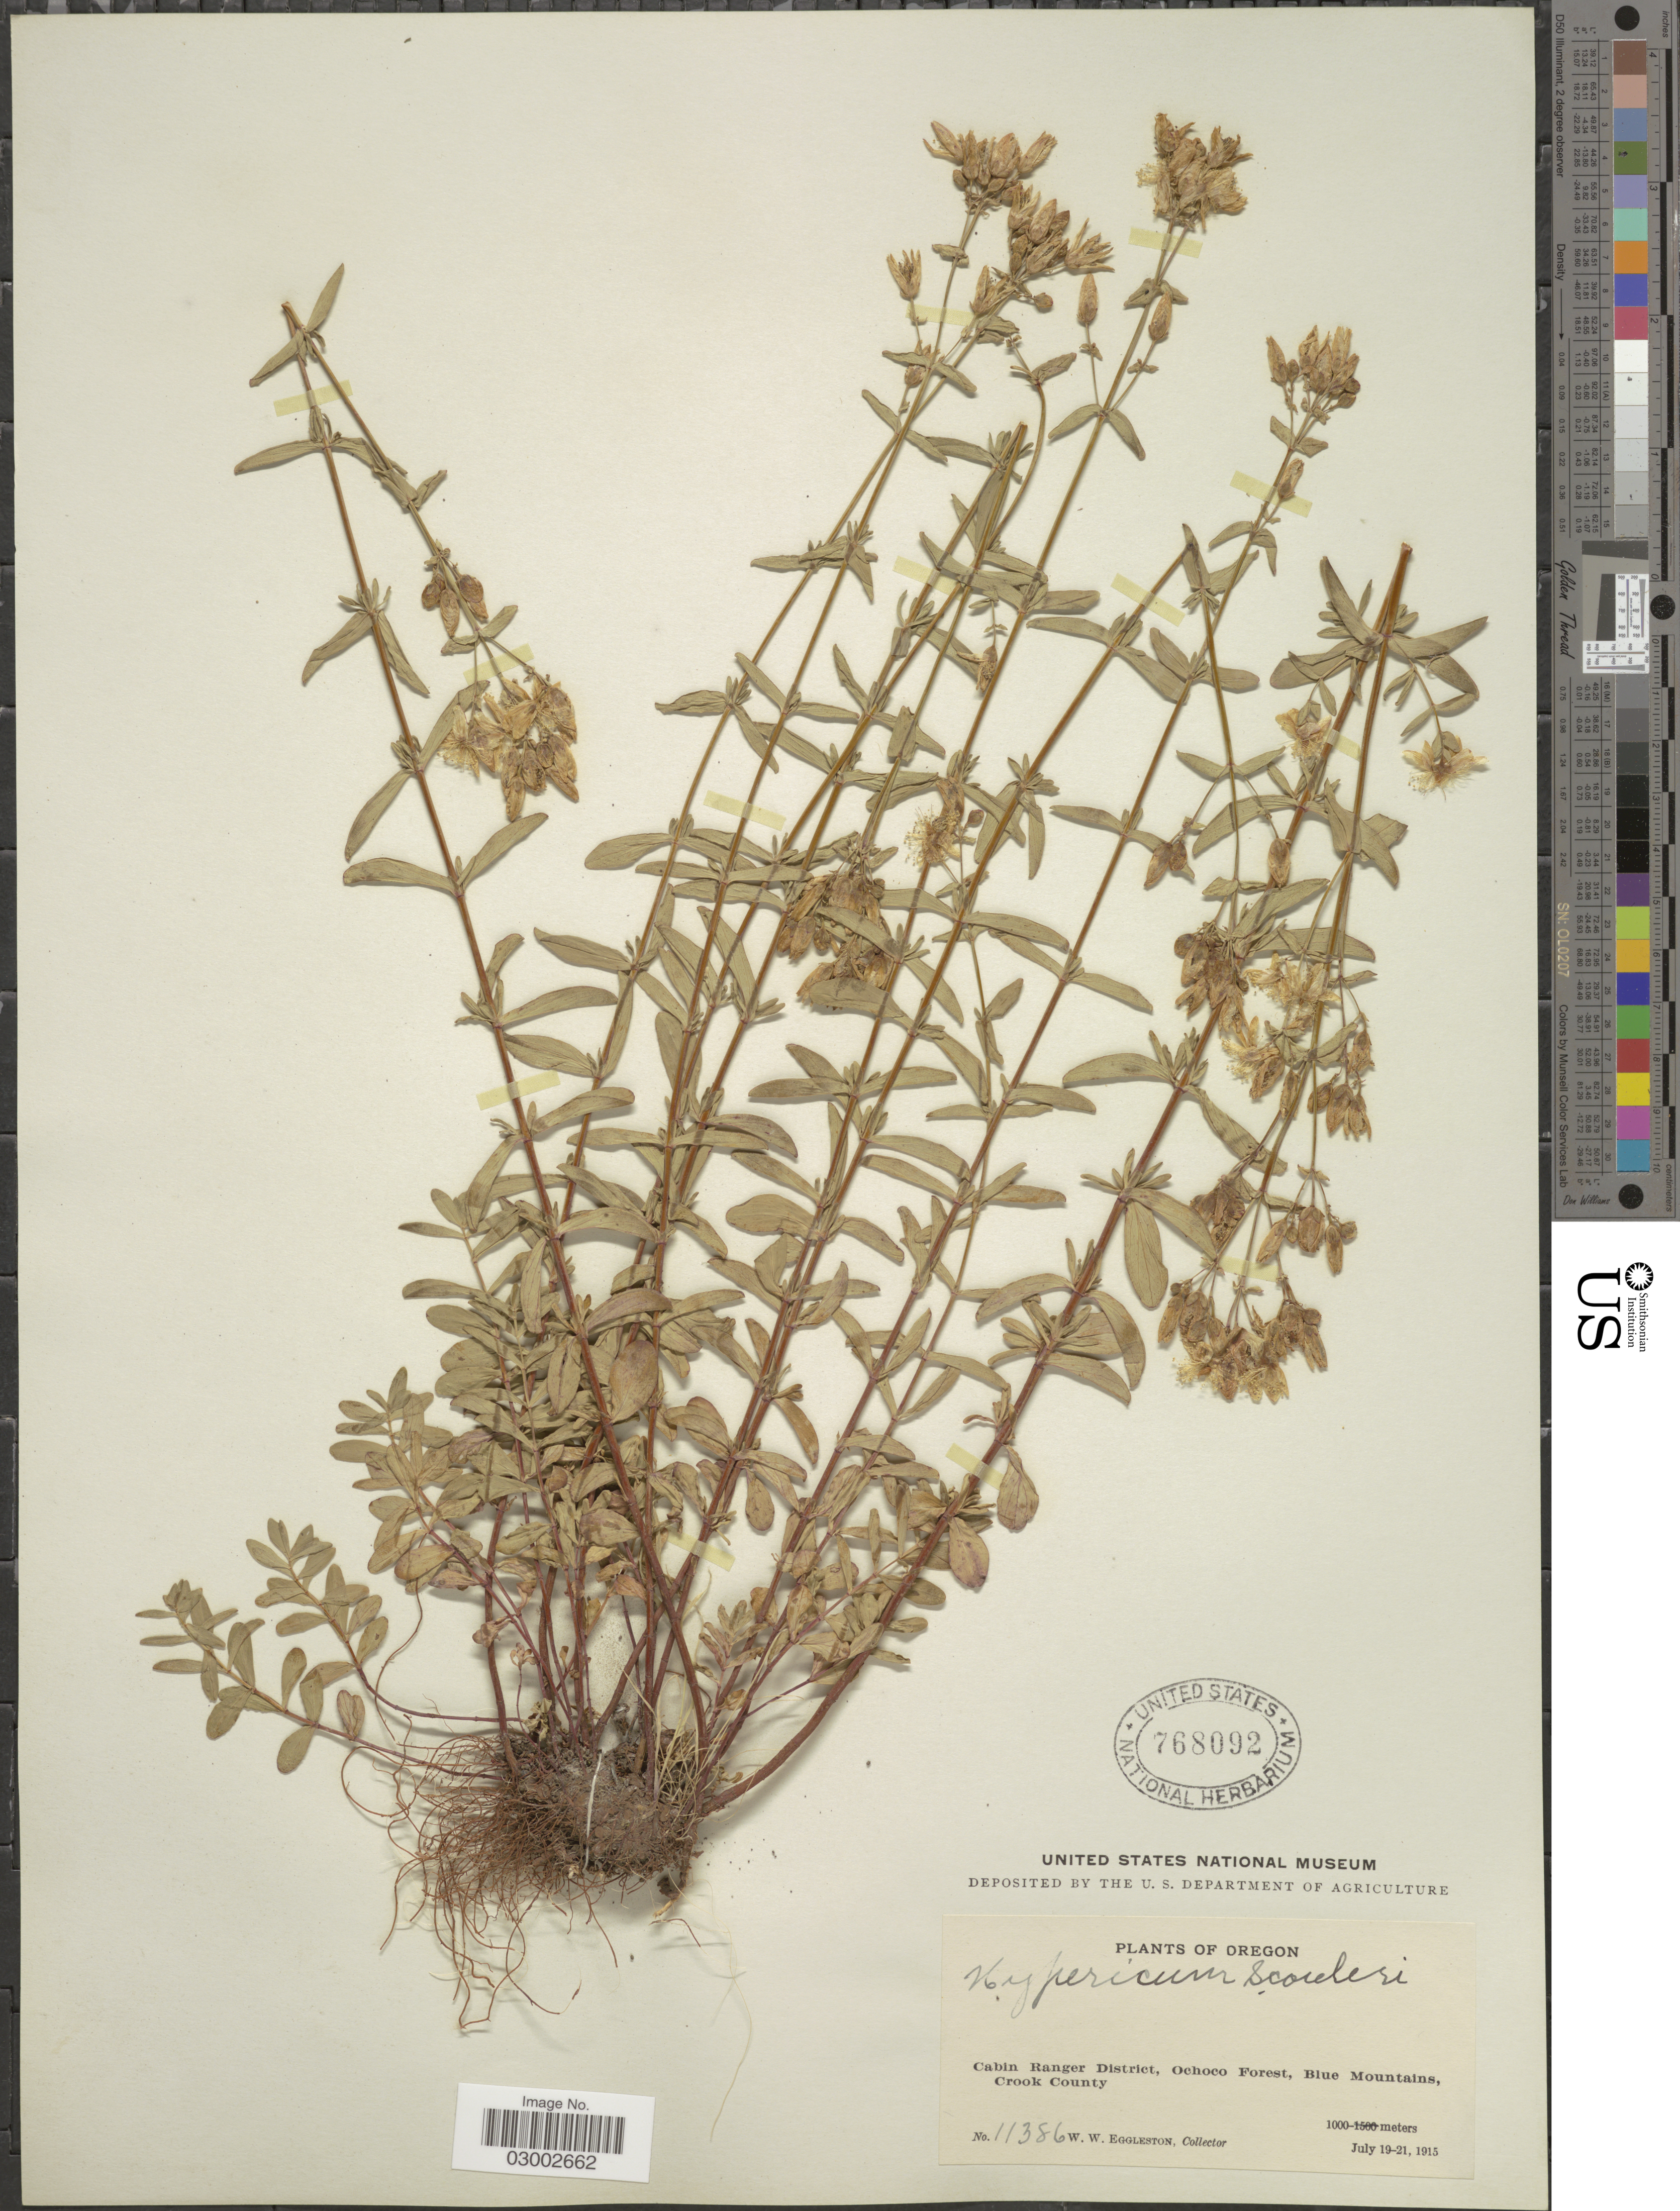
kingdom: Plantae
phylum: Tracheophyta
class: Magnoliopsida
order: Malpighiales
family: Hypericaceae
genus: Hypericum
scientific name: Hypericum scouleri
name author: Hook.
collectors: W. W. Eggleston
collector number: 11386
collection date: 1915-07-19/1915-07-21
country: United States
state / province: Oregon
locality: Cabin Ranger District, Ochoco Forest, Blue Mountains, Crook County.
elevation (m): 1000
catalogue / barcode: US 768092